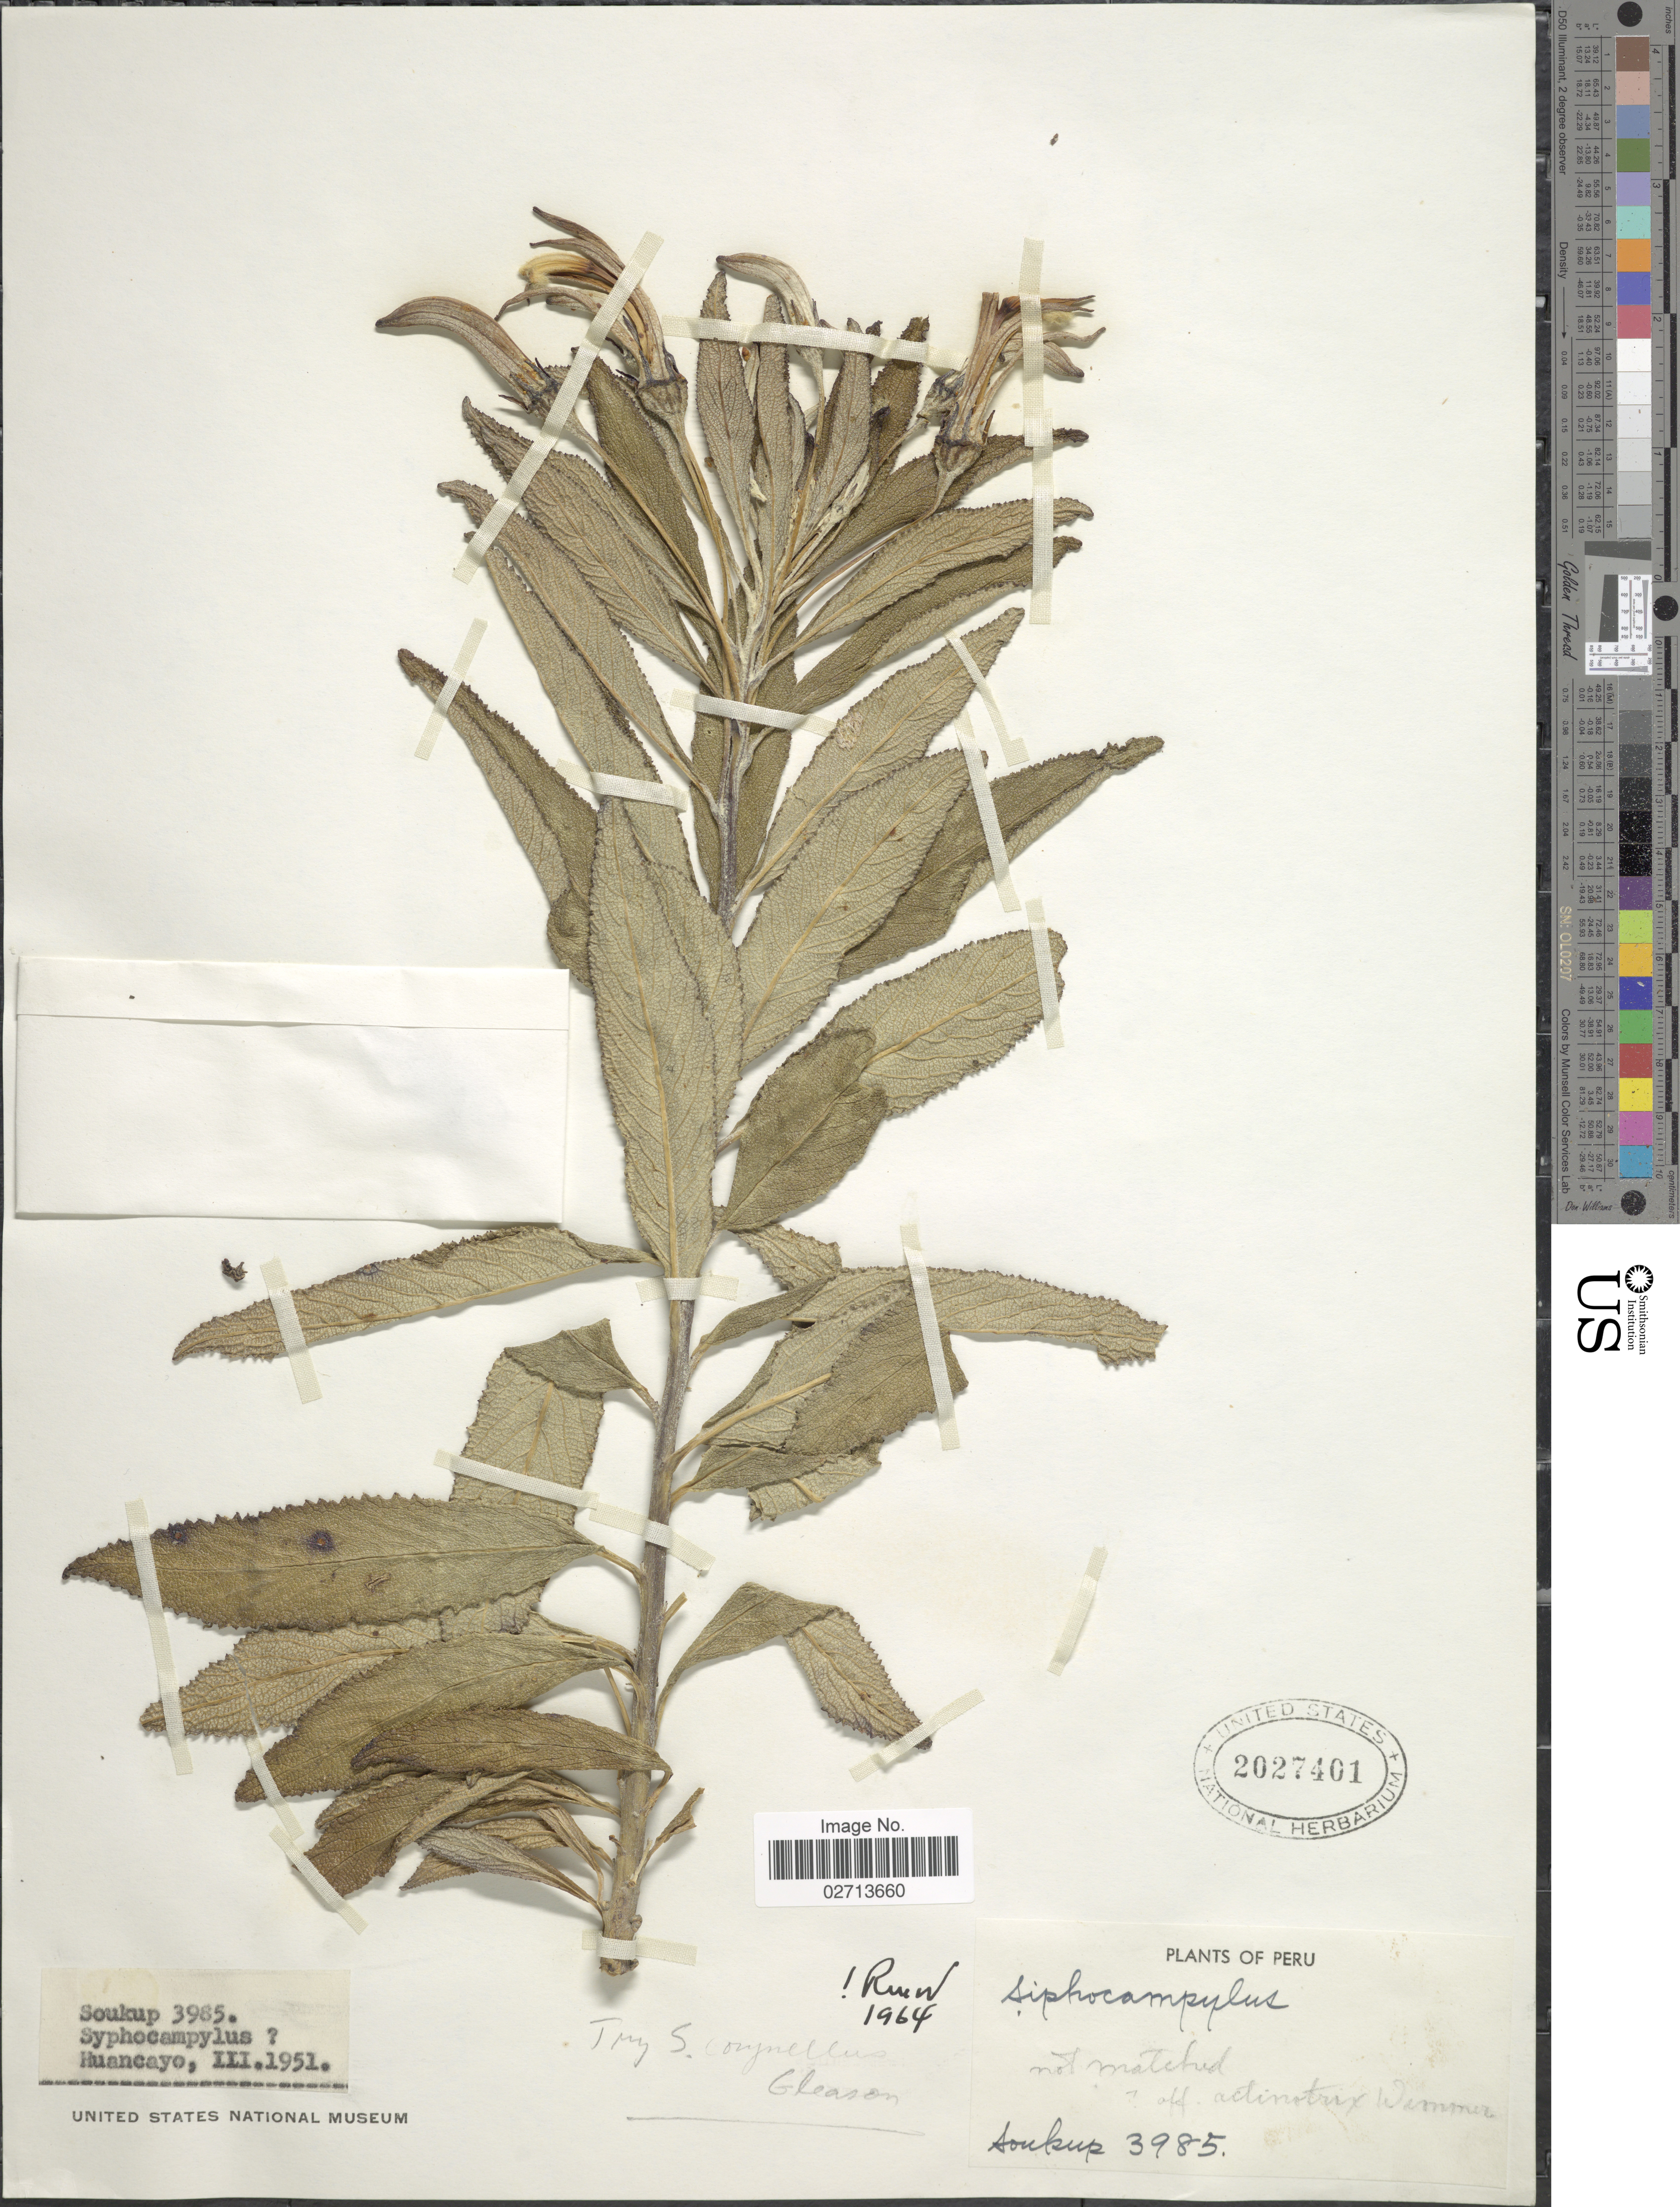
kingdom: Plantae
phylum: Tracheophyta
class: Magnoliopsida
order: Asterales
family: Campanulaceae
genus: Siphocampylus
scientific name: Siphocampylus corynellus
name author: Gleason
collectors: J. J. Soukup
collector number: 3985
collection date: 1951-03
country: Peru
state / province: Junín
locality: Huancayo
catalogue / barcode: US 2027401